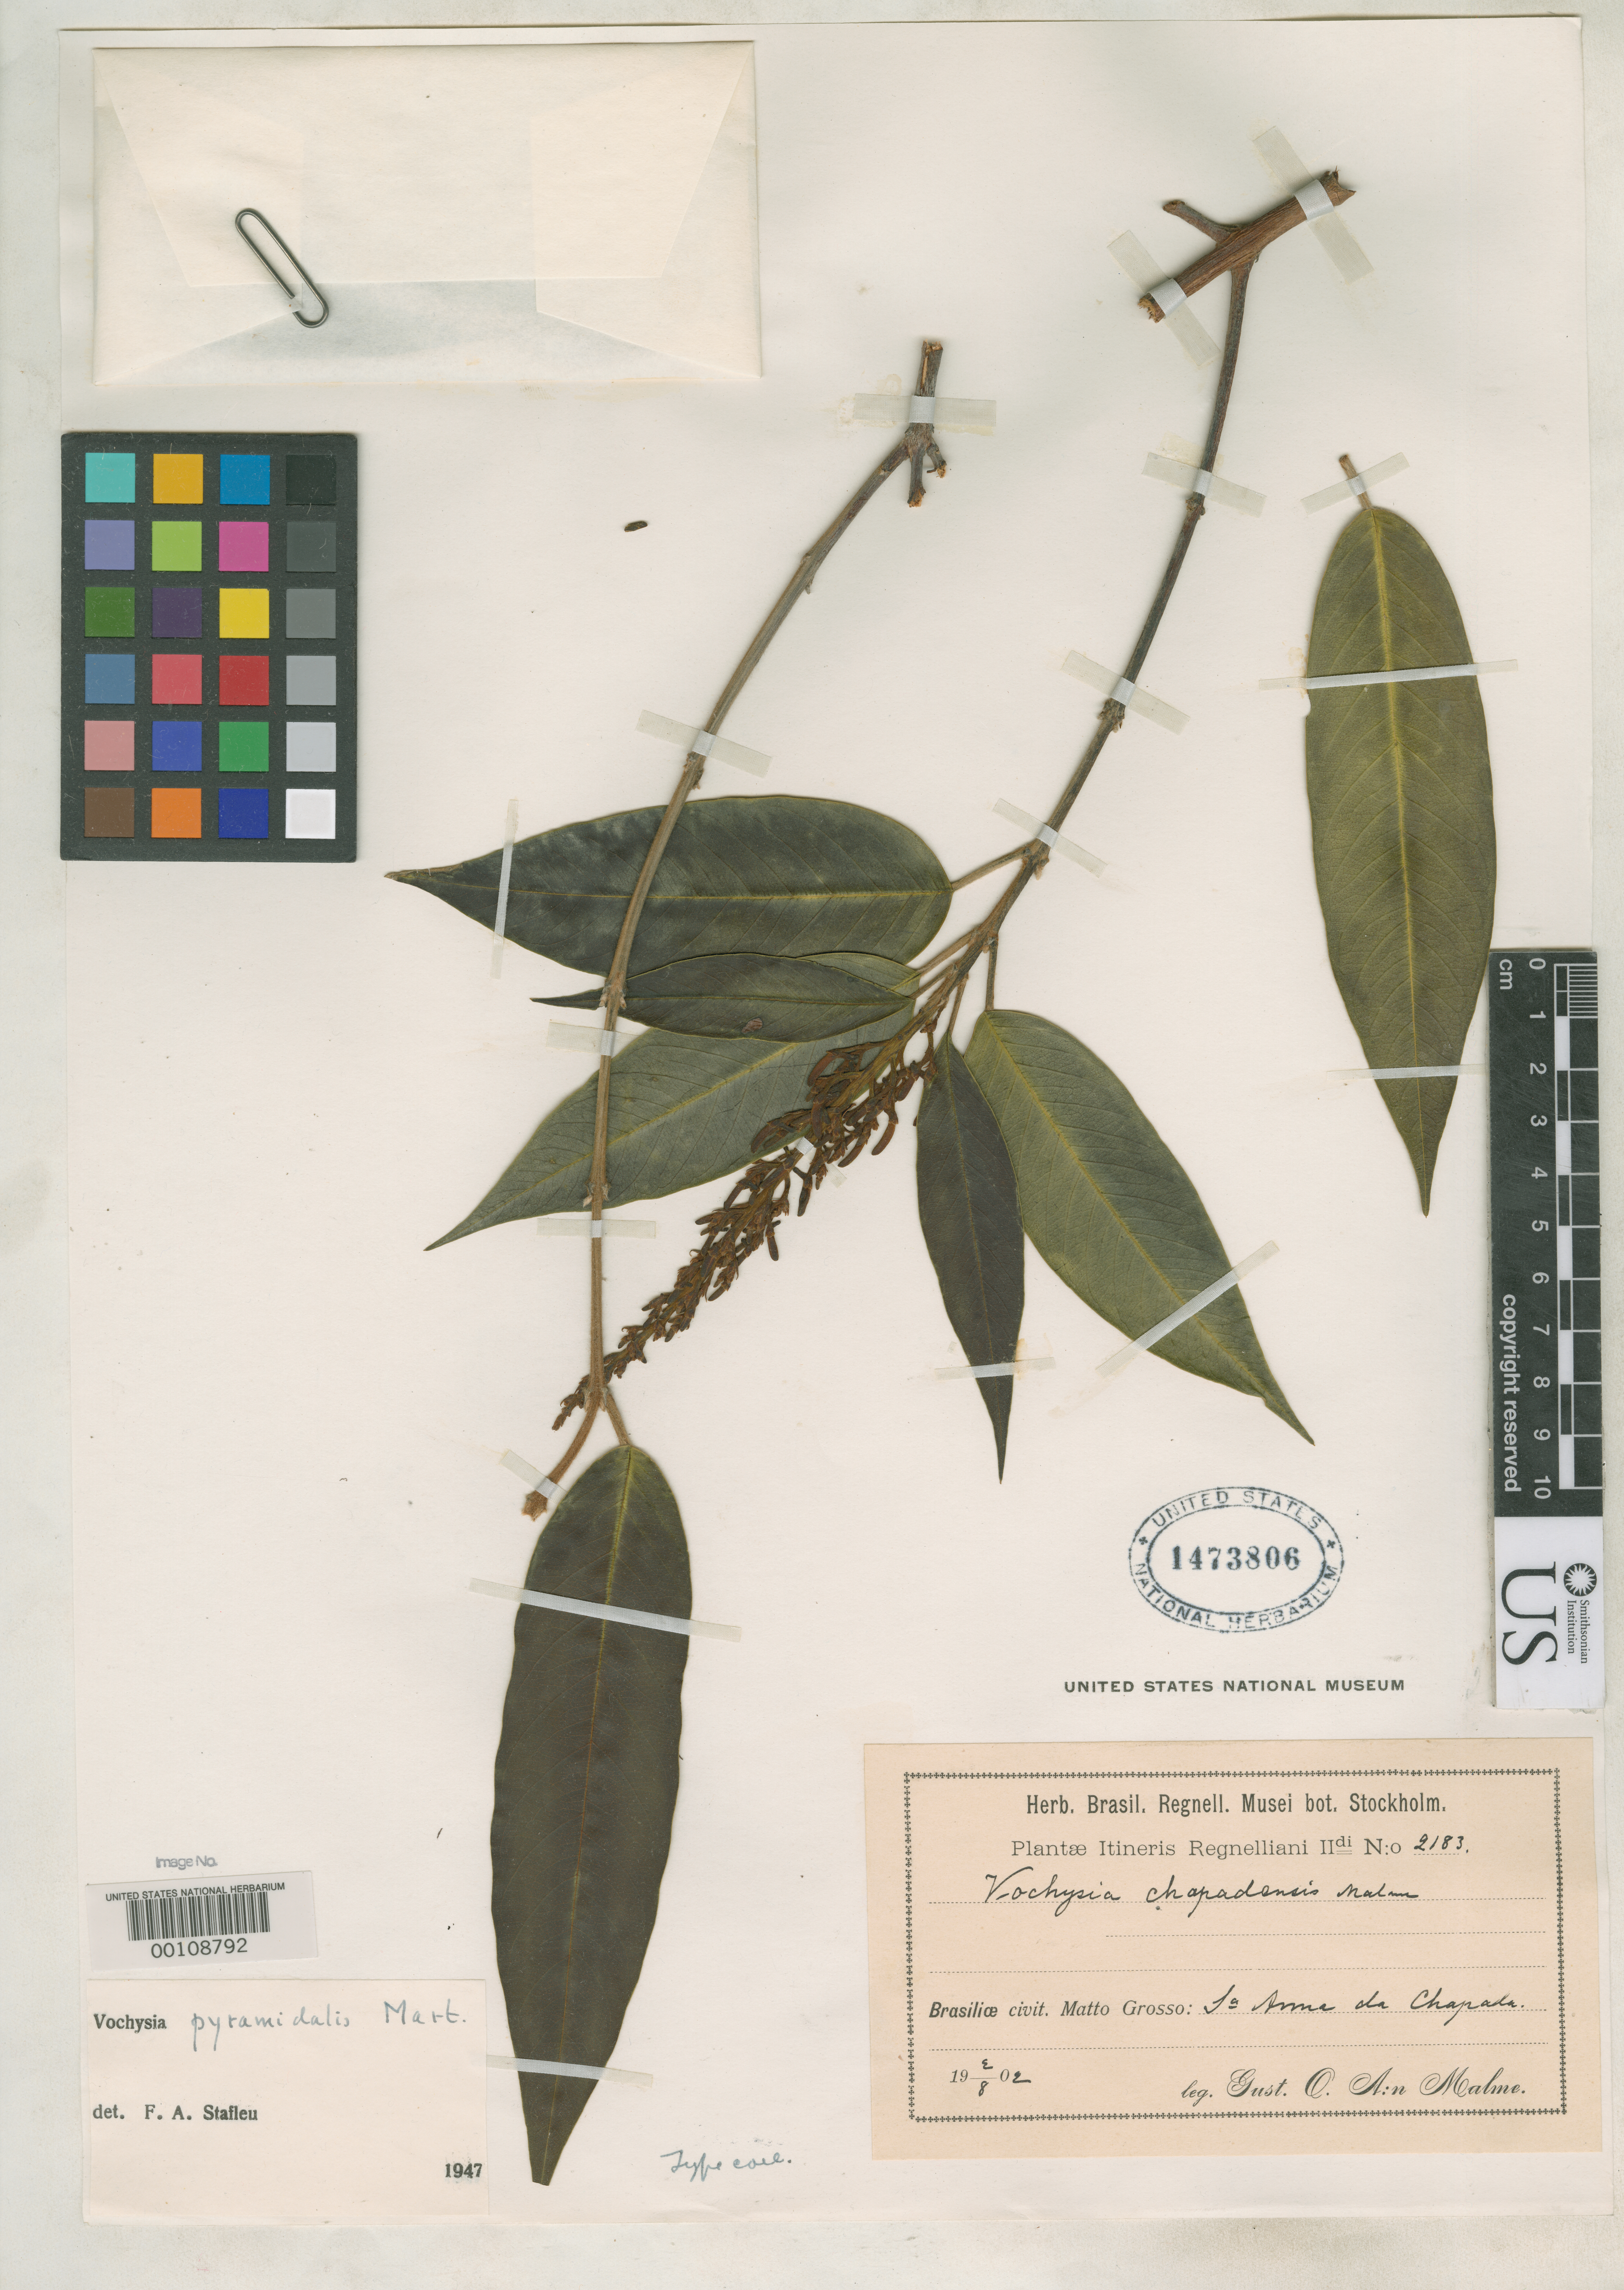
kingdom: Plantae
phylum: Tracheophyta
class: Magnoliopsida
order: Myrtales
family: Vochysiaceae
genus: Vochysia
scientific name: Vochysia chapadensis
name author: Malme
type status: Isosyntype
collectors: G. O. A. Malme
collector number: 2183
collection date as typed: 1902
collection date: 1902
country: Brazil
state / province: Mato Grosso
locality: Santa Anna da Chapada.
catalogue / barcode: US 1473806